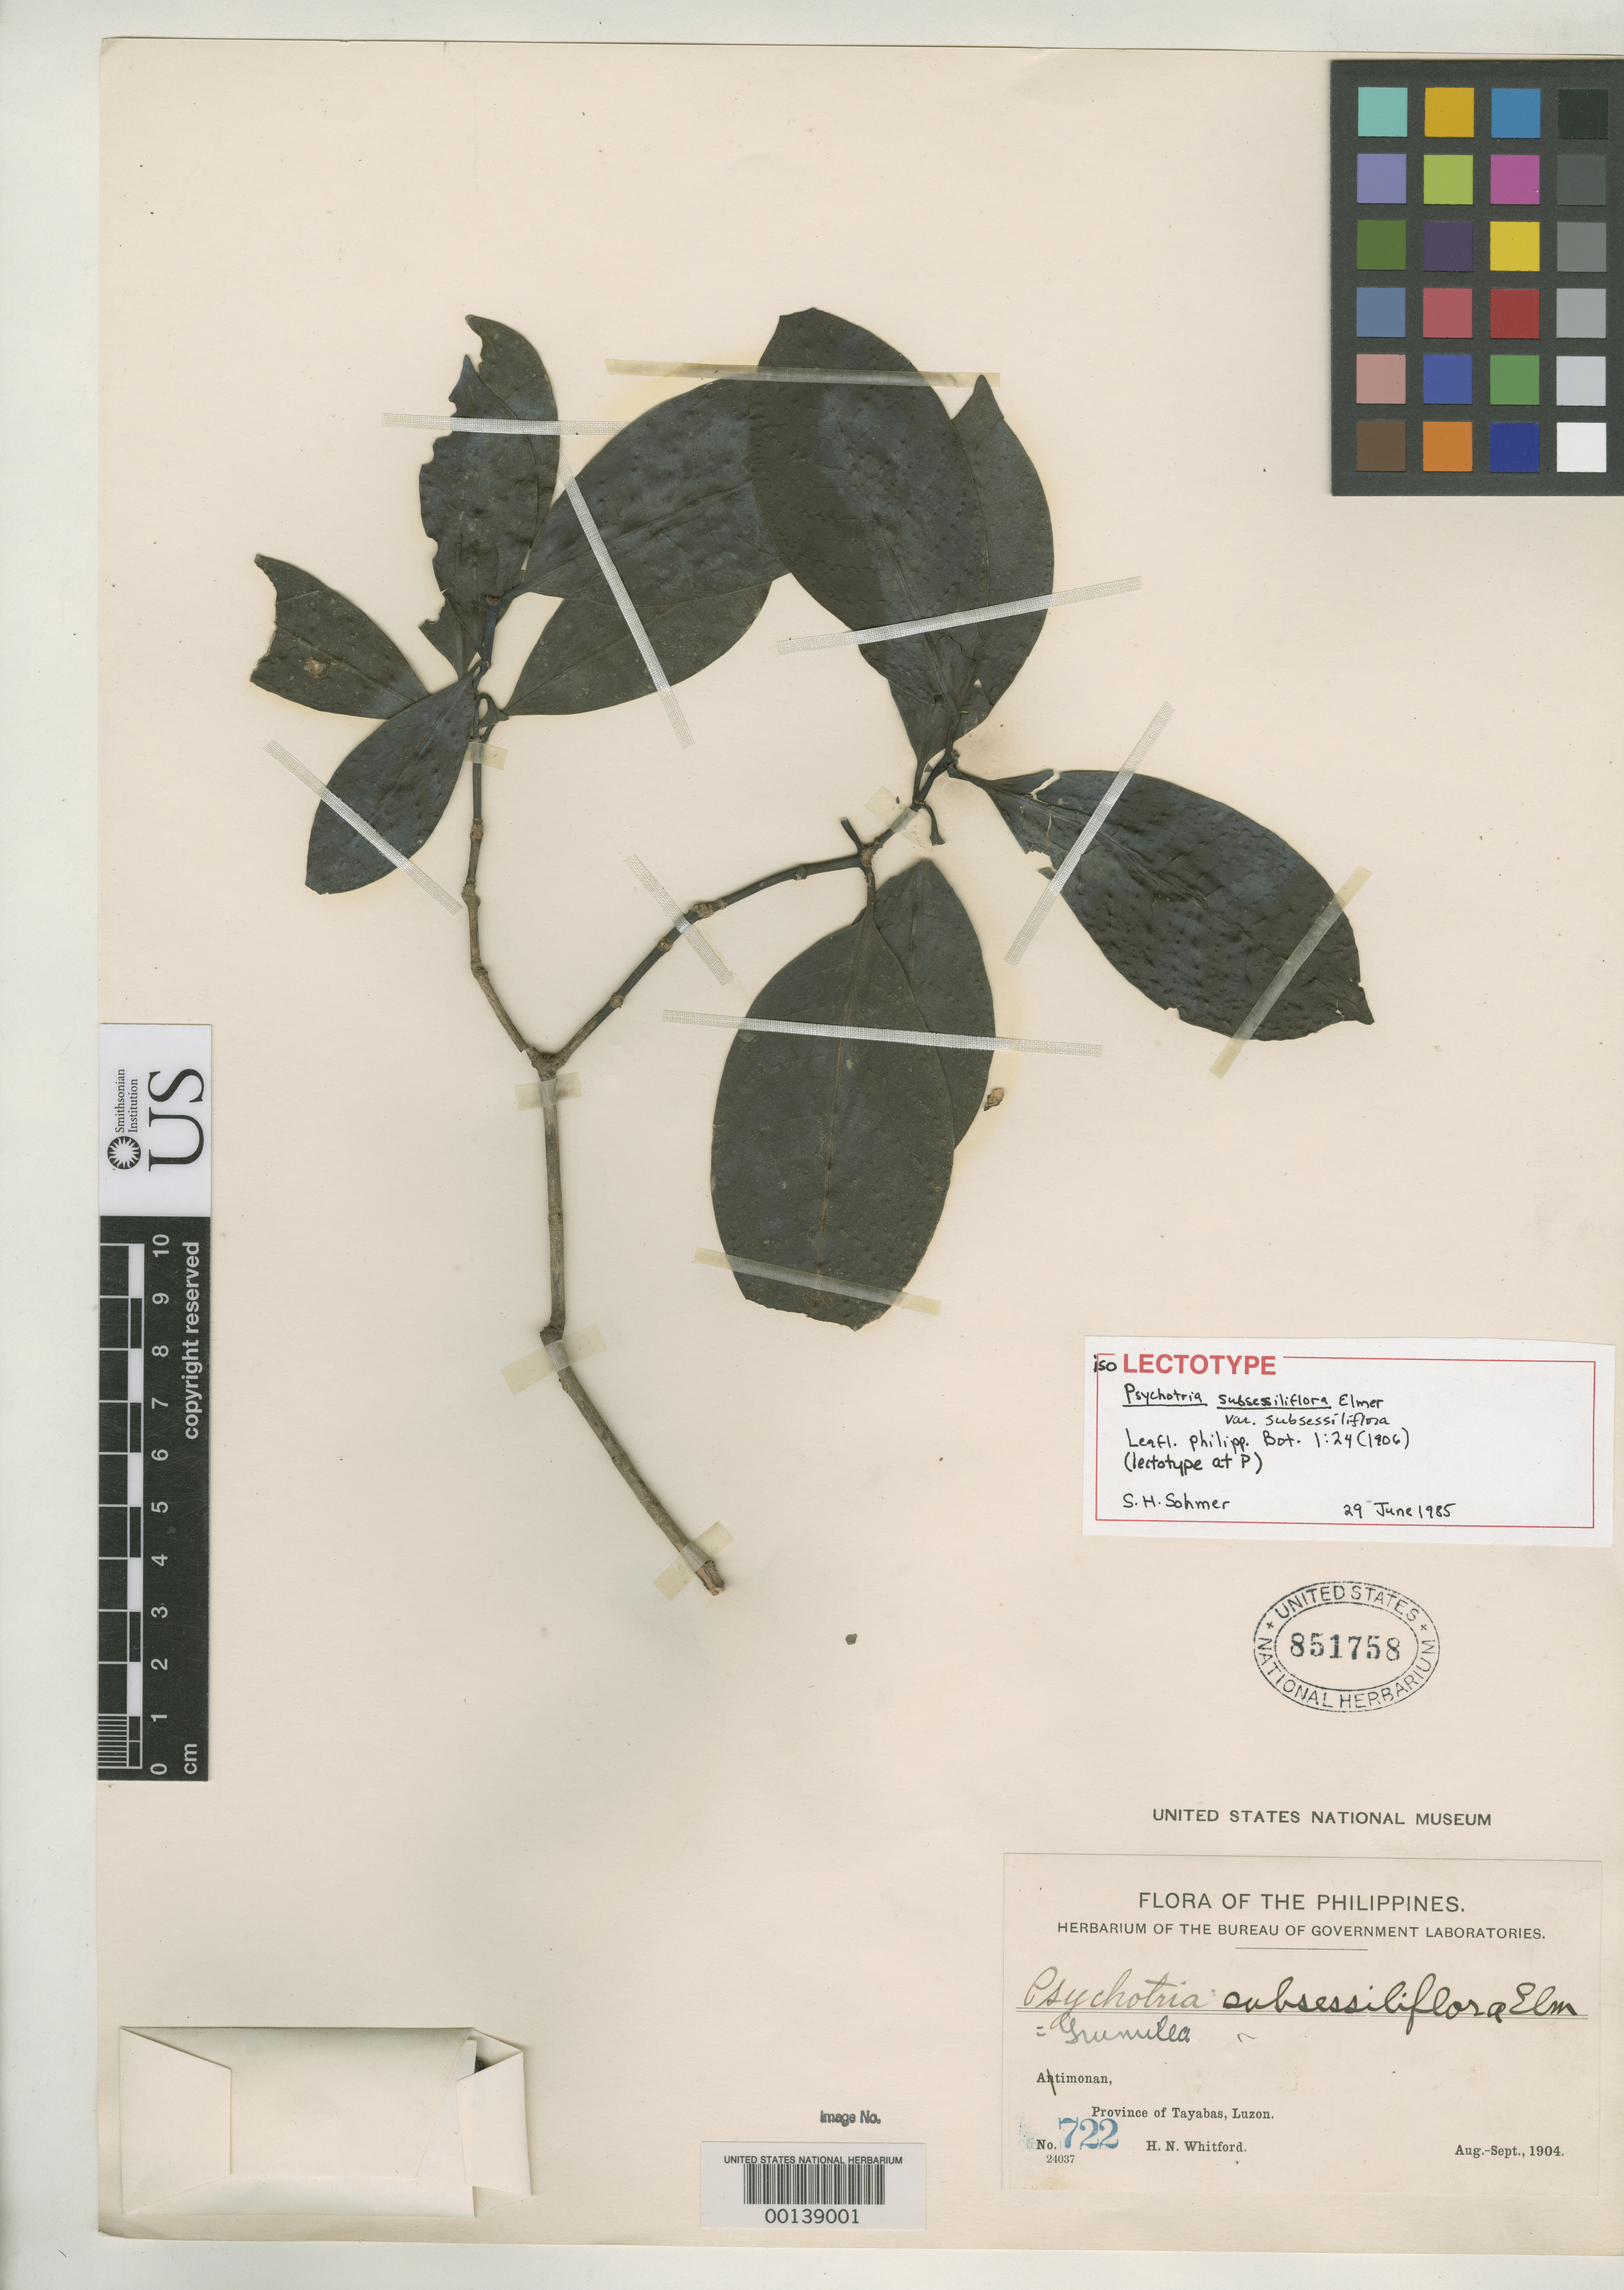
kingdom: Plantae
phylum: Tracheophyta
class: Magnoliopsida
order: Gentianales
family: Rubiaceae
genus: Psychotria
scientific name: Psychotria subsessiliflora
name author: Elmer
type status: Isotype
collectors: H. N. Whitford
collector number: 722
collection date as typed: Aug 1904 to -- Sep 1904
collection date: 1904-08/1904-09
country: Philippines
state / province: Calabarzon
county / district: Quezon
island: Luzon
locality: Atimonan.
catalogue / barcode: US 851758